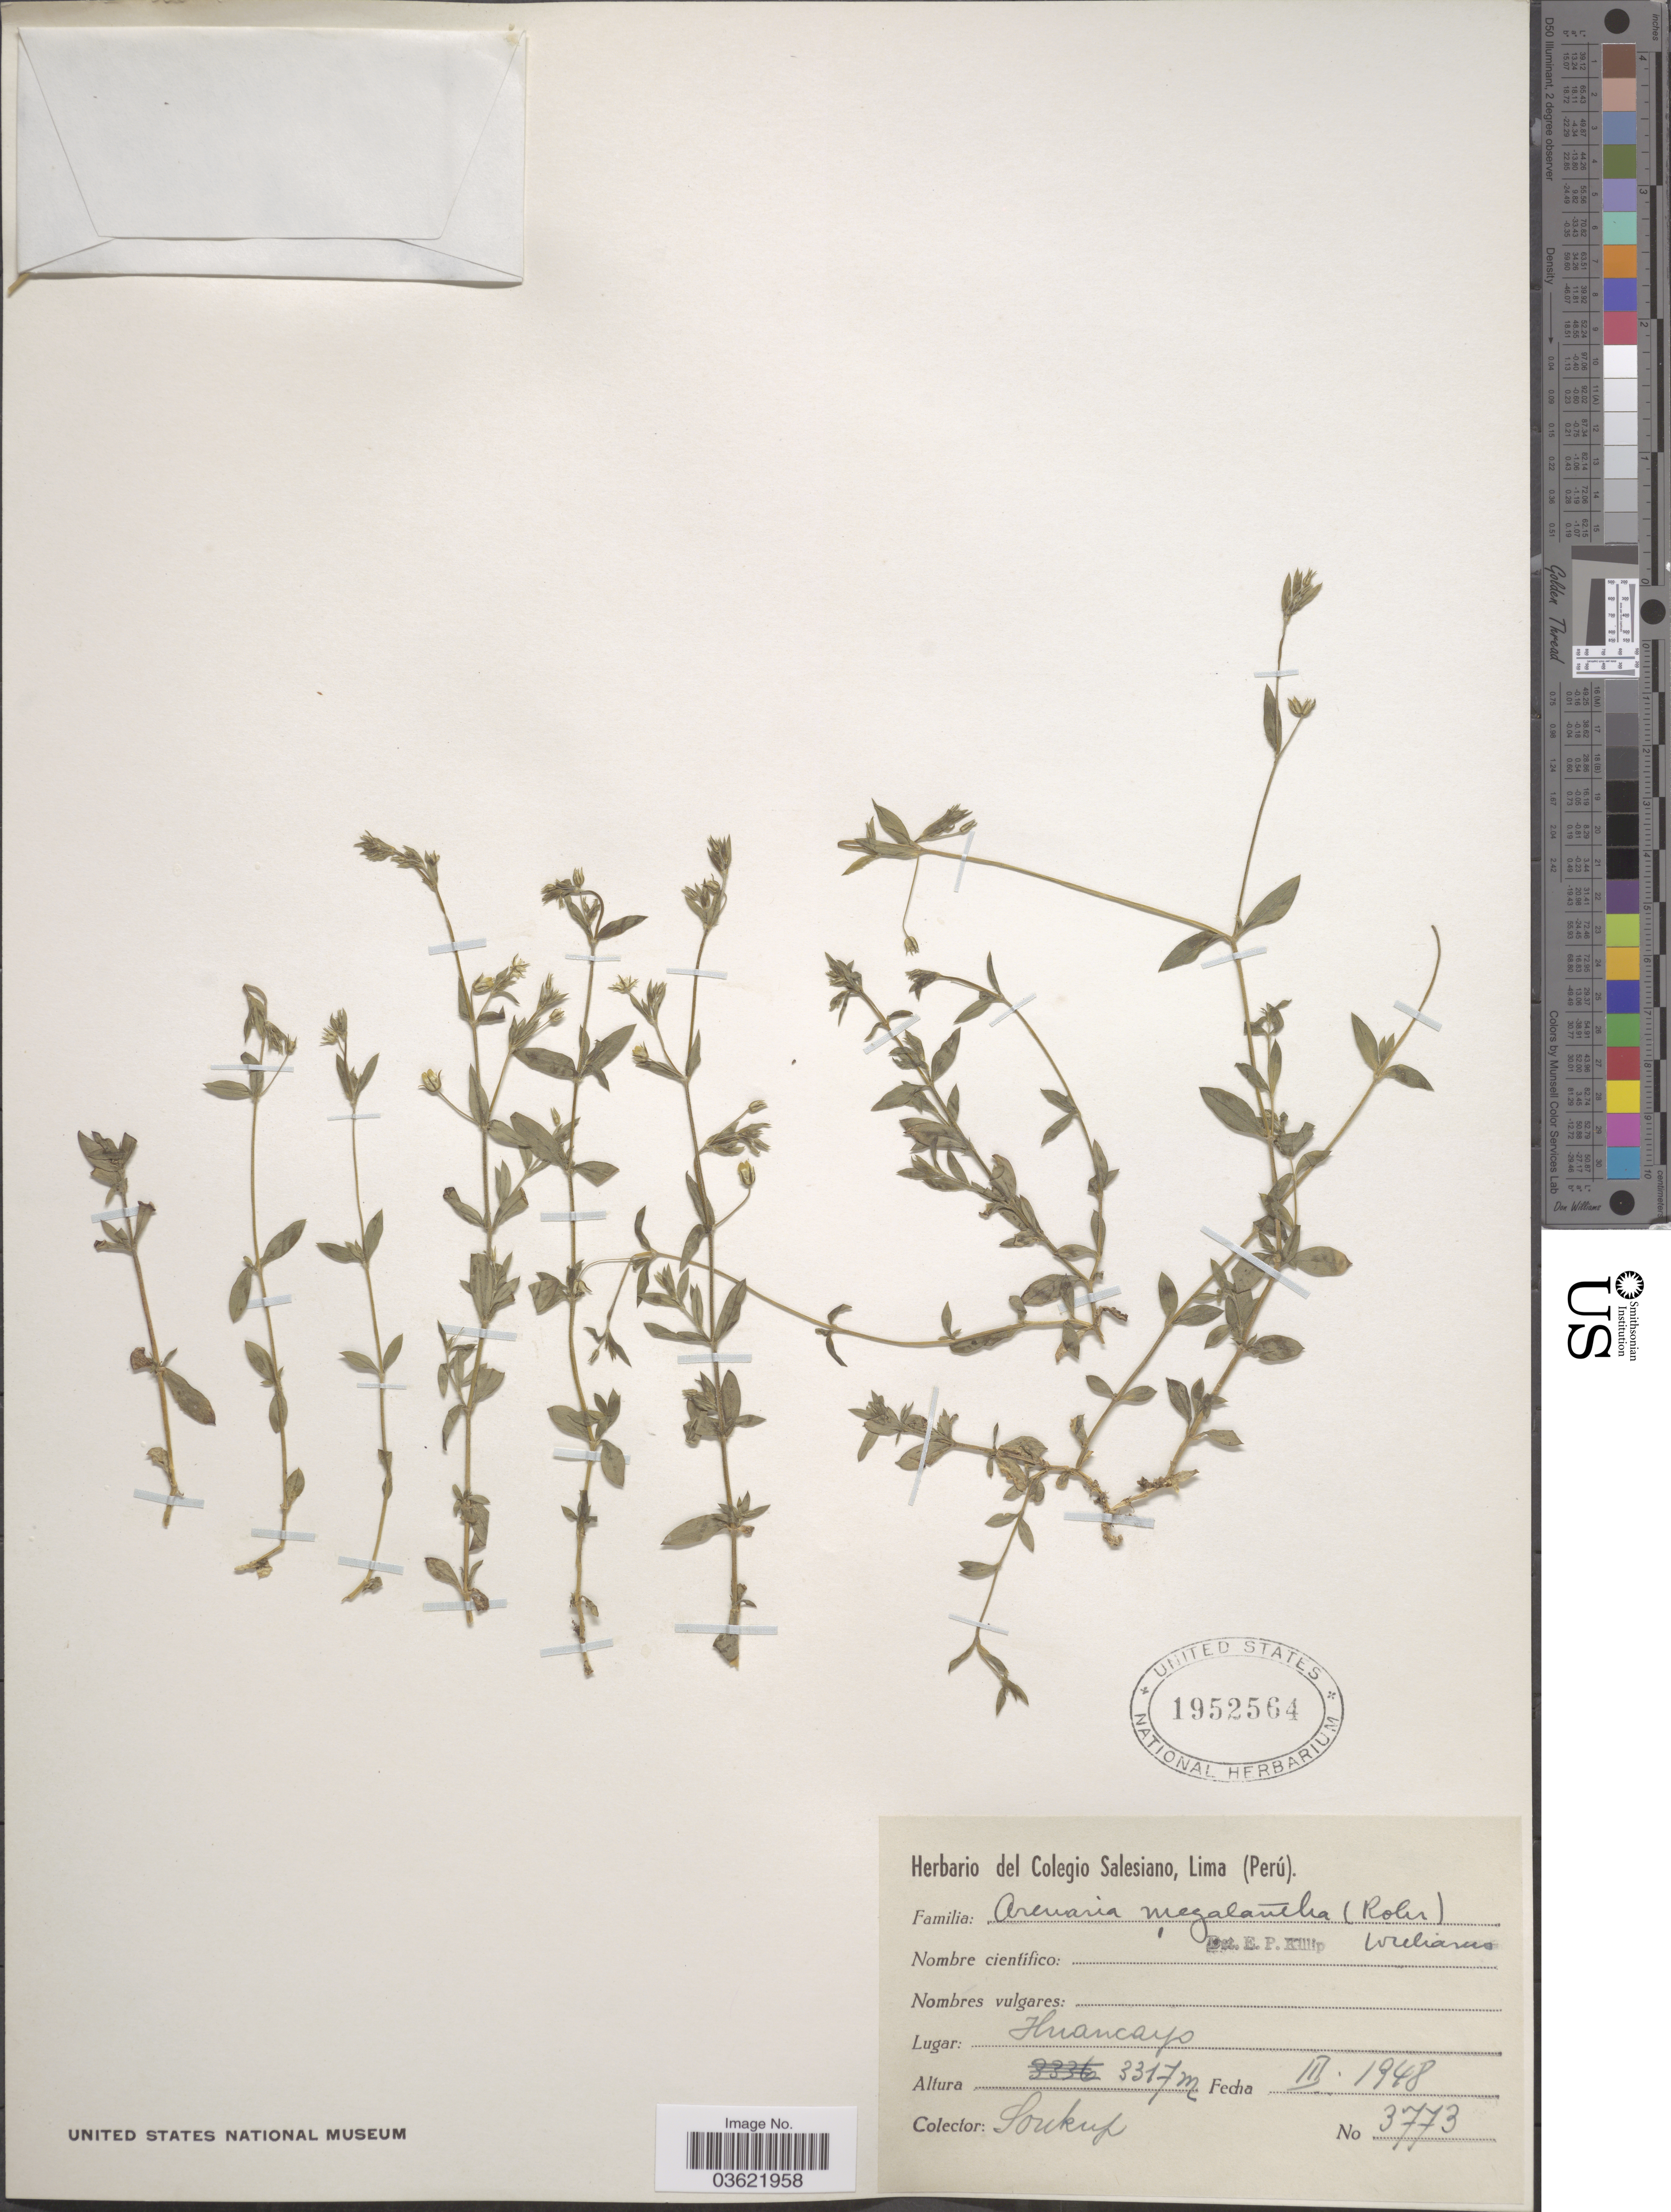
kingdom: Plantae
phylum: Tracheophyta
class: Magnoliopsida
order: Caryophyllales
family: Caryophyllaceae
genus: Arenaria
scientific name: Arenaria megalantha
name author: (Rohrb.) F.N. Williams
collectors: -- Soukup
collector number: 3773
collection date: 1948-03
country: Peru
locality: Huancayo.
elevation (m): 3317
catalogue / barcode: US 1952564